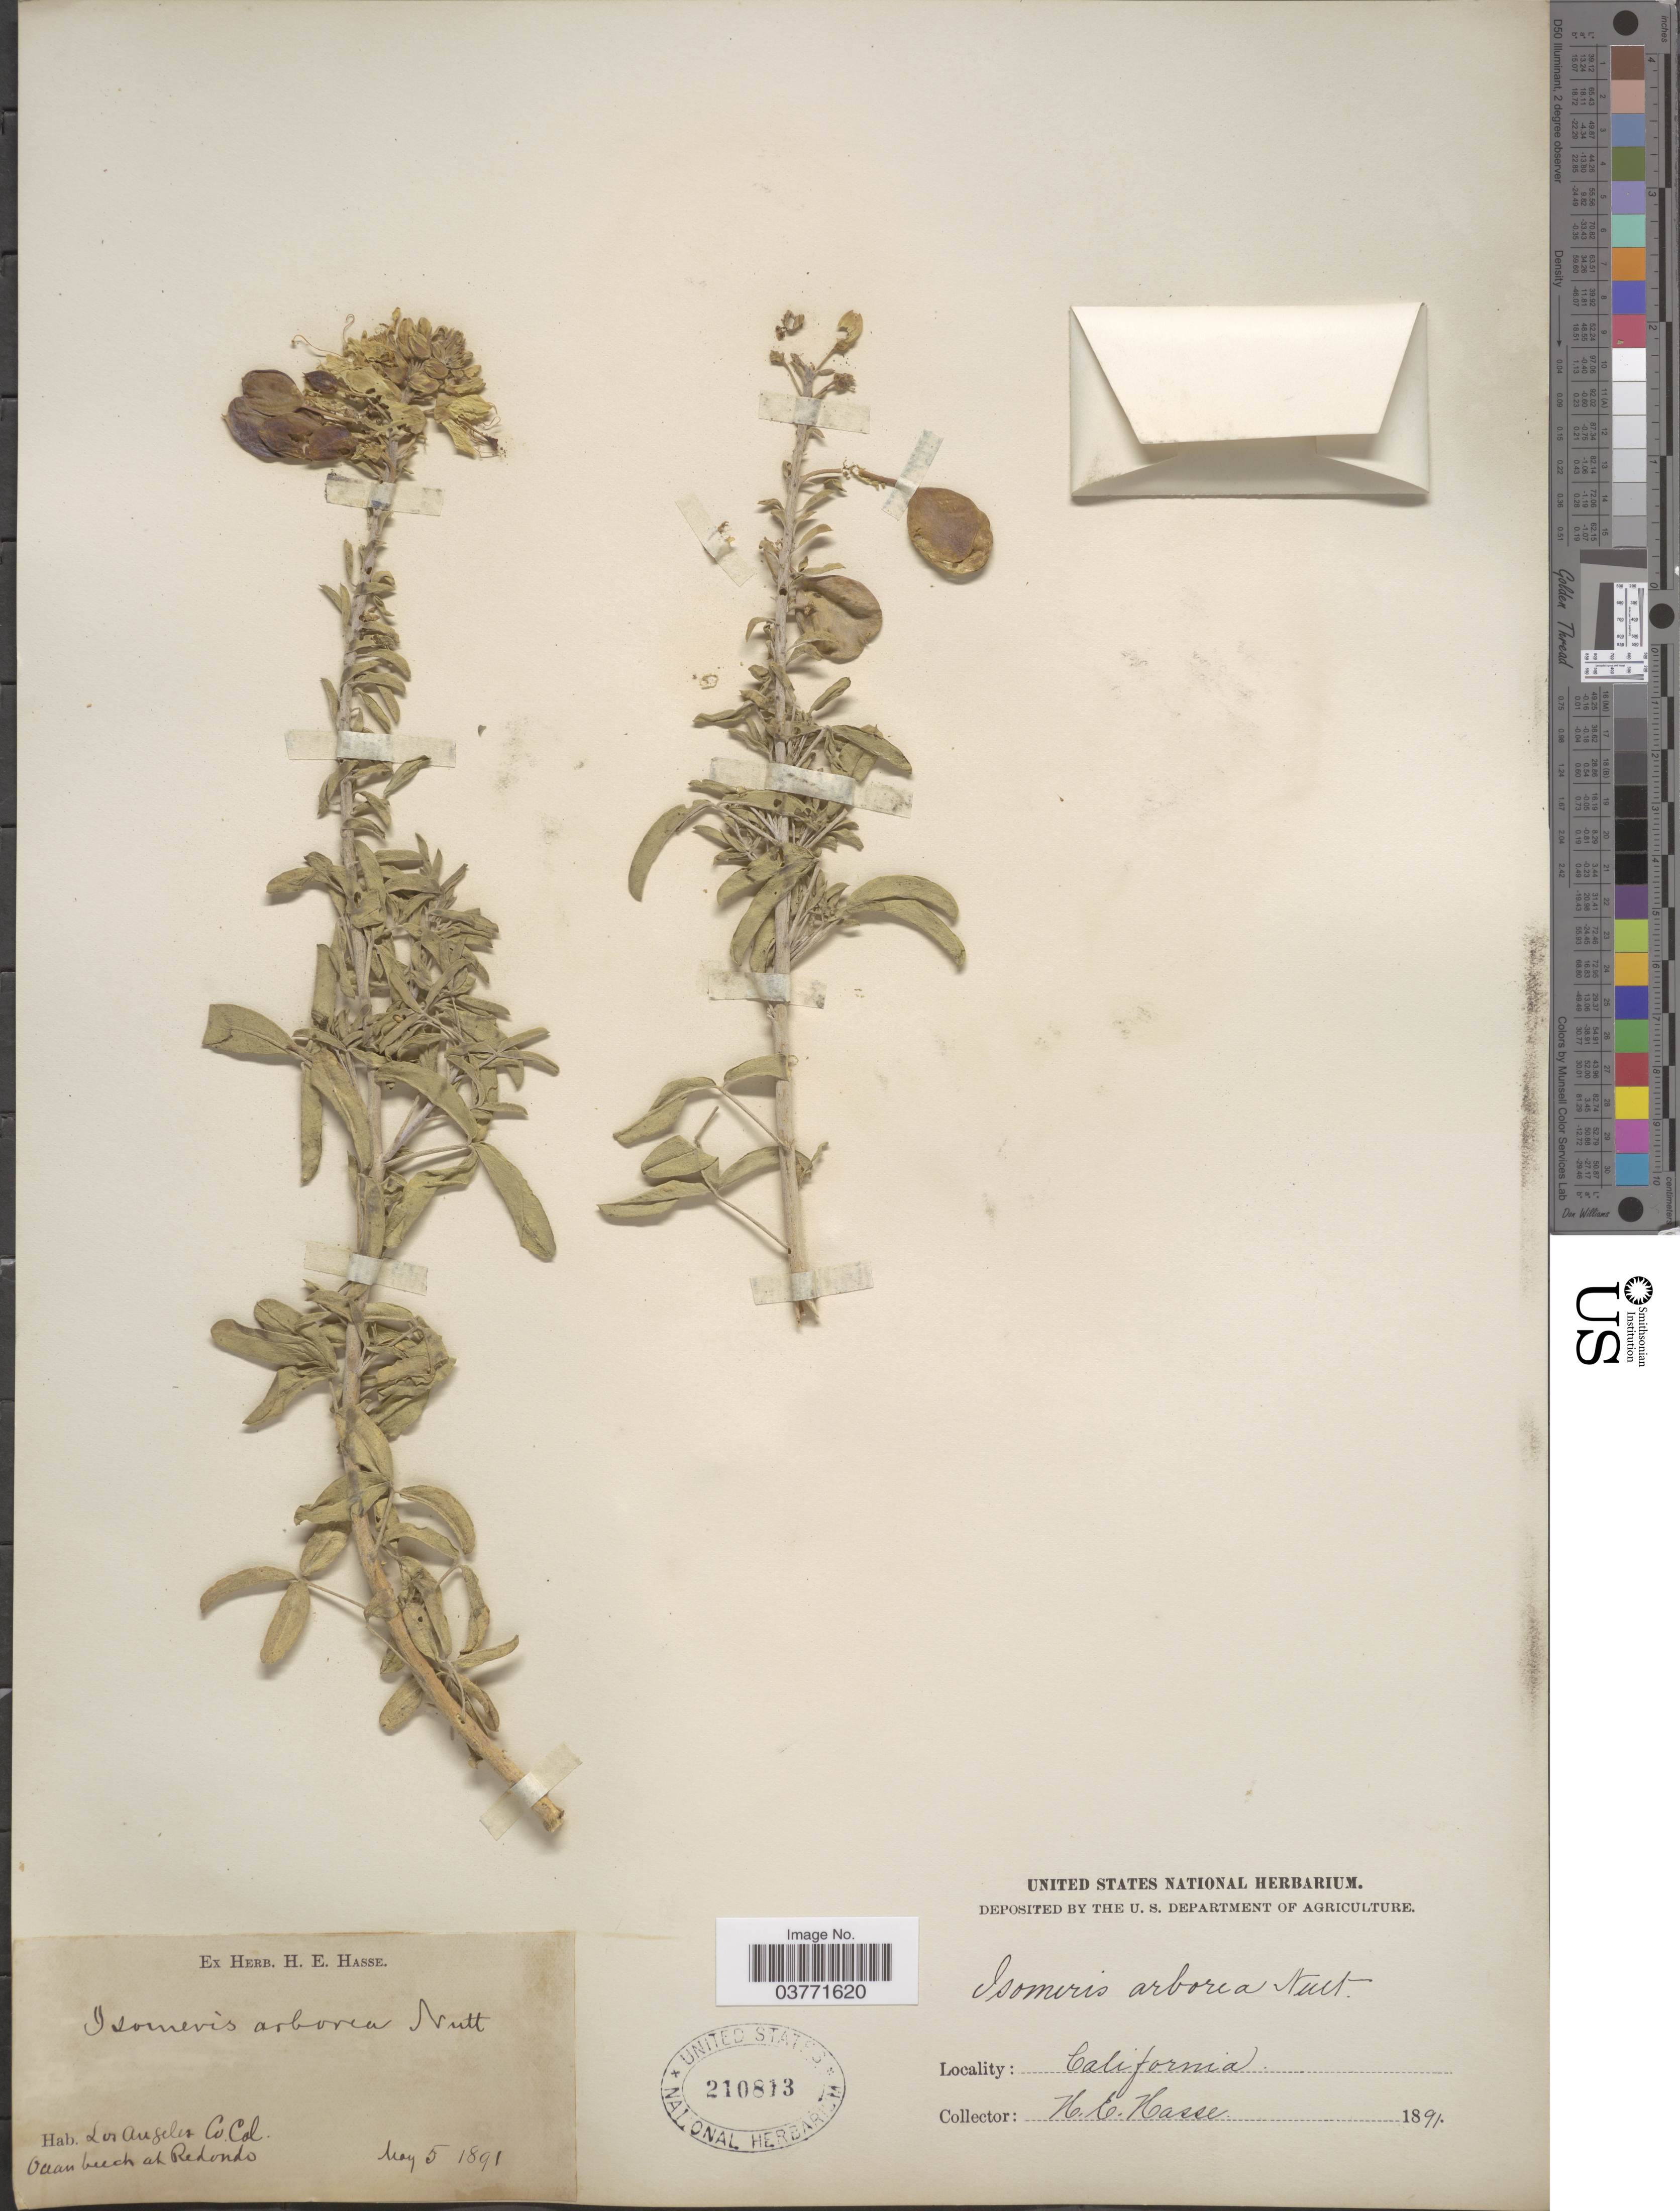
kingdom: Plantae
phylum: Tracheophyta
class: Magnoliopsida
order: Brassicales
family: Cleomaceae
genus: Cleomella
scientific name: Cleomella arborea var. globosa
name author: (Coville) Roalson & J.C. Hall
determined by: Strong, Mark T., (BOT), Smithsonian Institution - National Museum of Natural History (UNITED STATES)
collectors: H. E. Hasse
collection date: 1891-05-05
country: United States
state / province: California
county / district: Los Angeles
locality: Los Angeles Co. Ocean beach at Redondo.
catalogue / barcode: US 210813